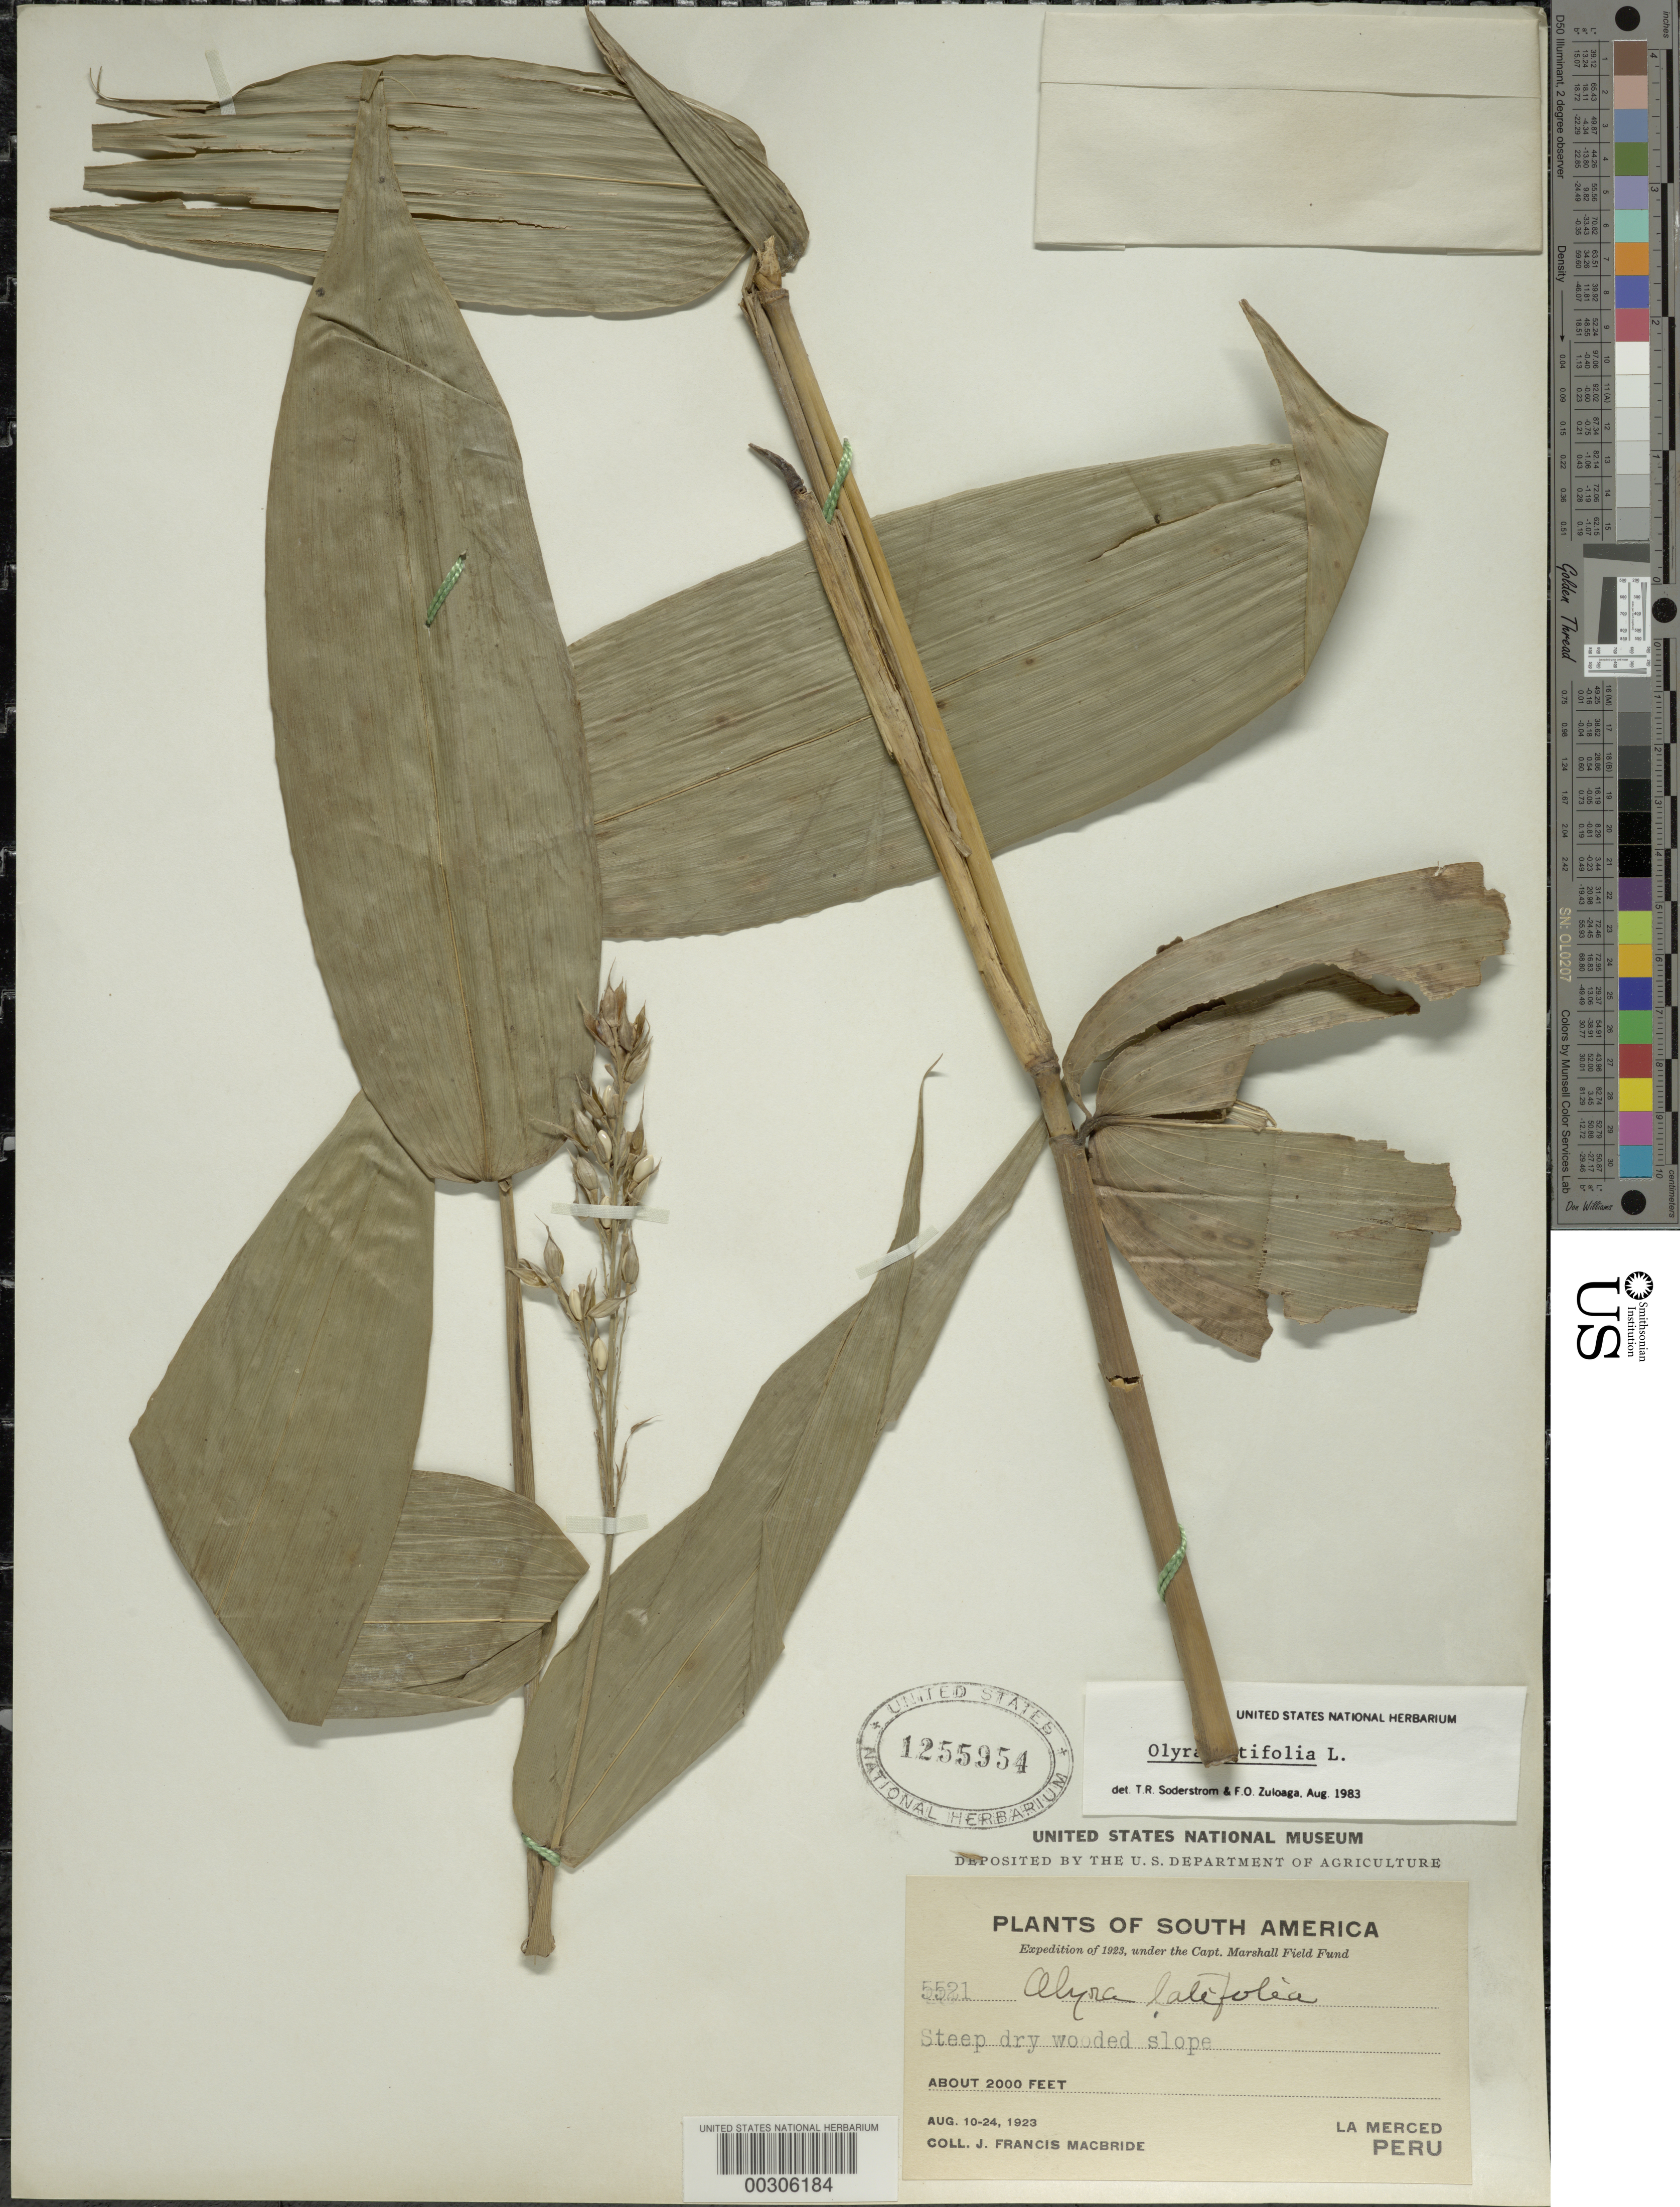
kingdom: Plantae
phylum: Tracheophyta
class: Liliopsida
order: Poales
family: Poaceae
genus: Olyra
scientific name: Olyra latifolia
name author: L.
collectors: J. F. Macbride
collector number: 5521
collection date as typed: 10 Aug 1923 to 24 Aug 1923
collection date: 1923-08-10/1923-08-24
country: Peru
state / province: Junín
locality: La merced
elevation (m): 610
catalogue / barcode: US 1255954